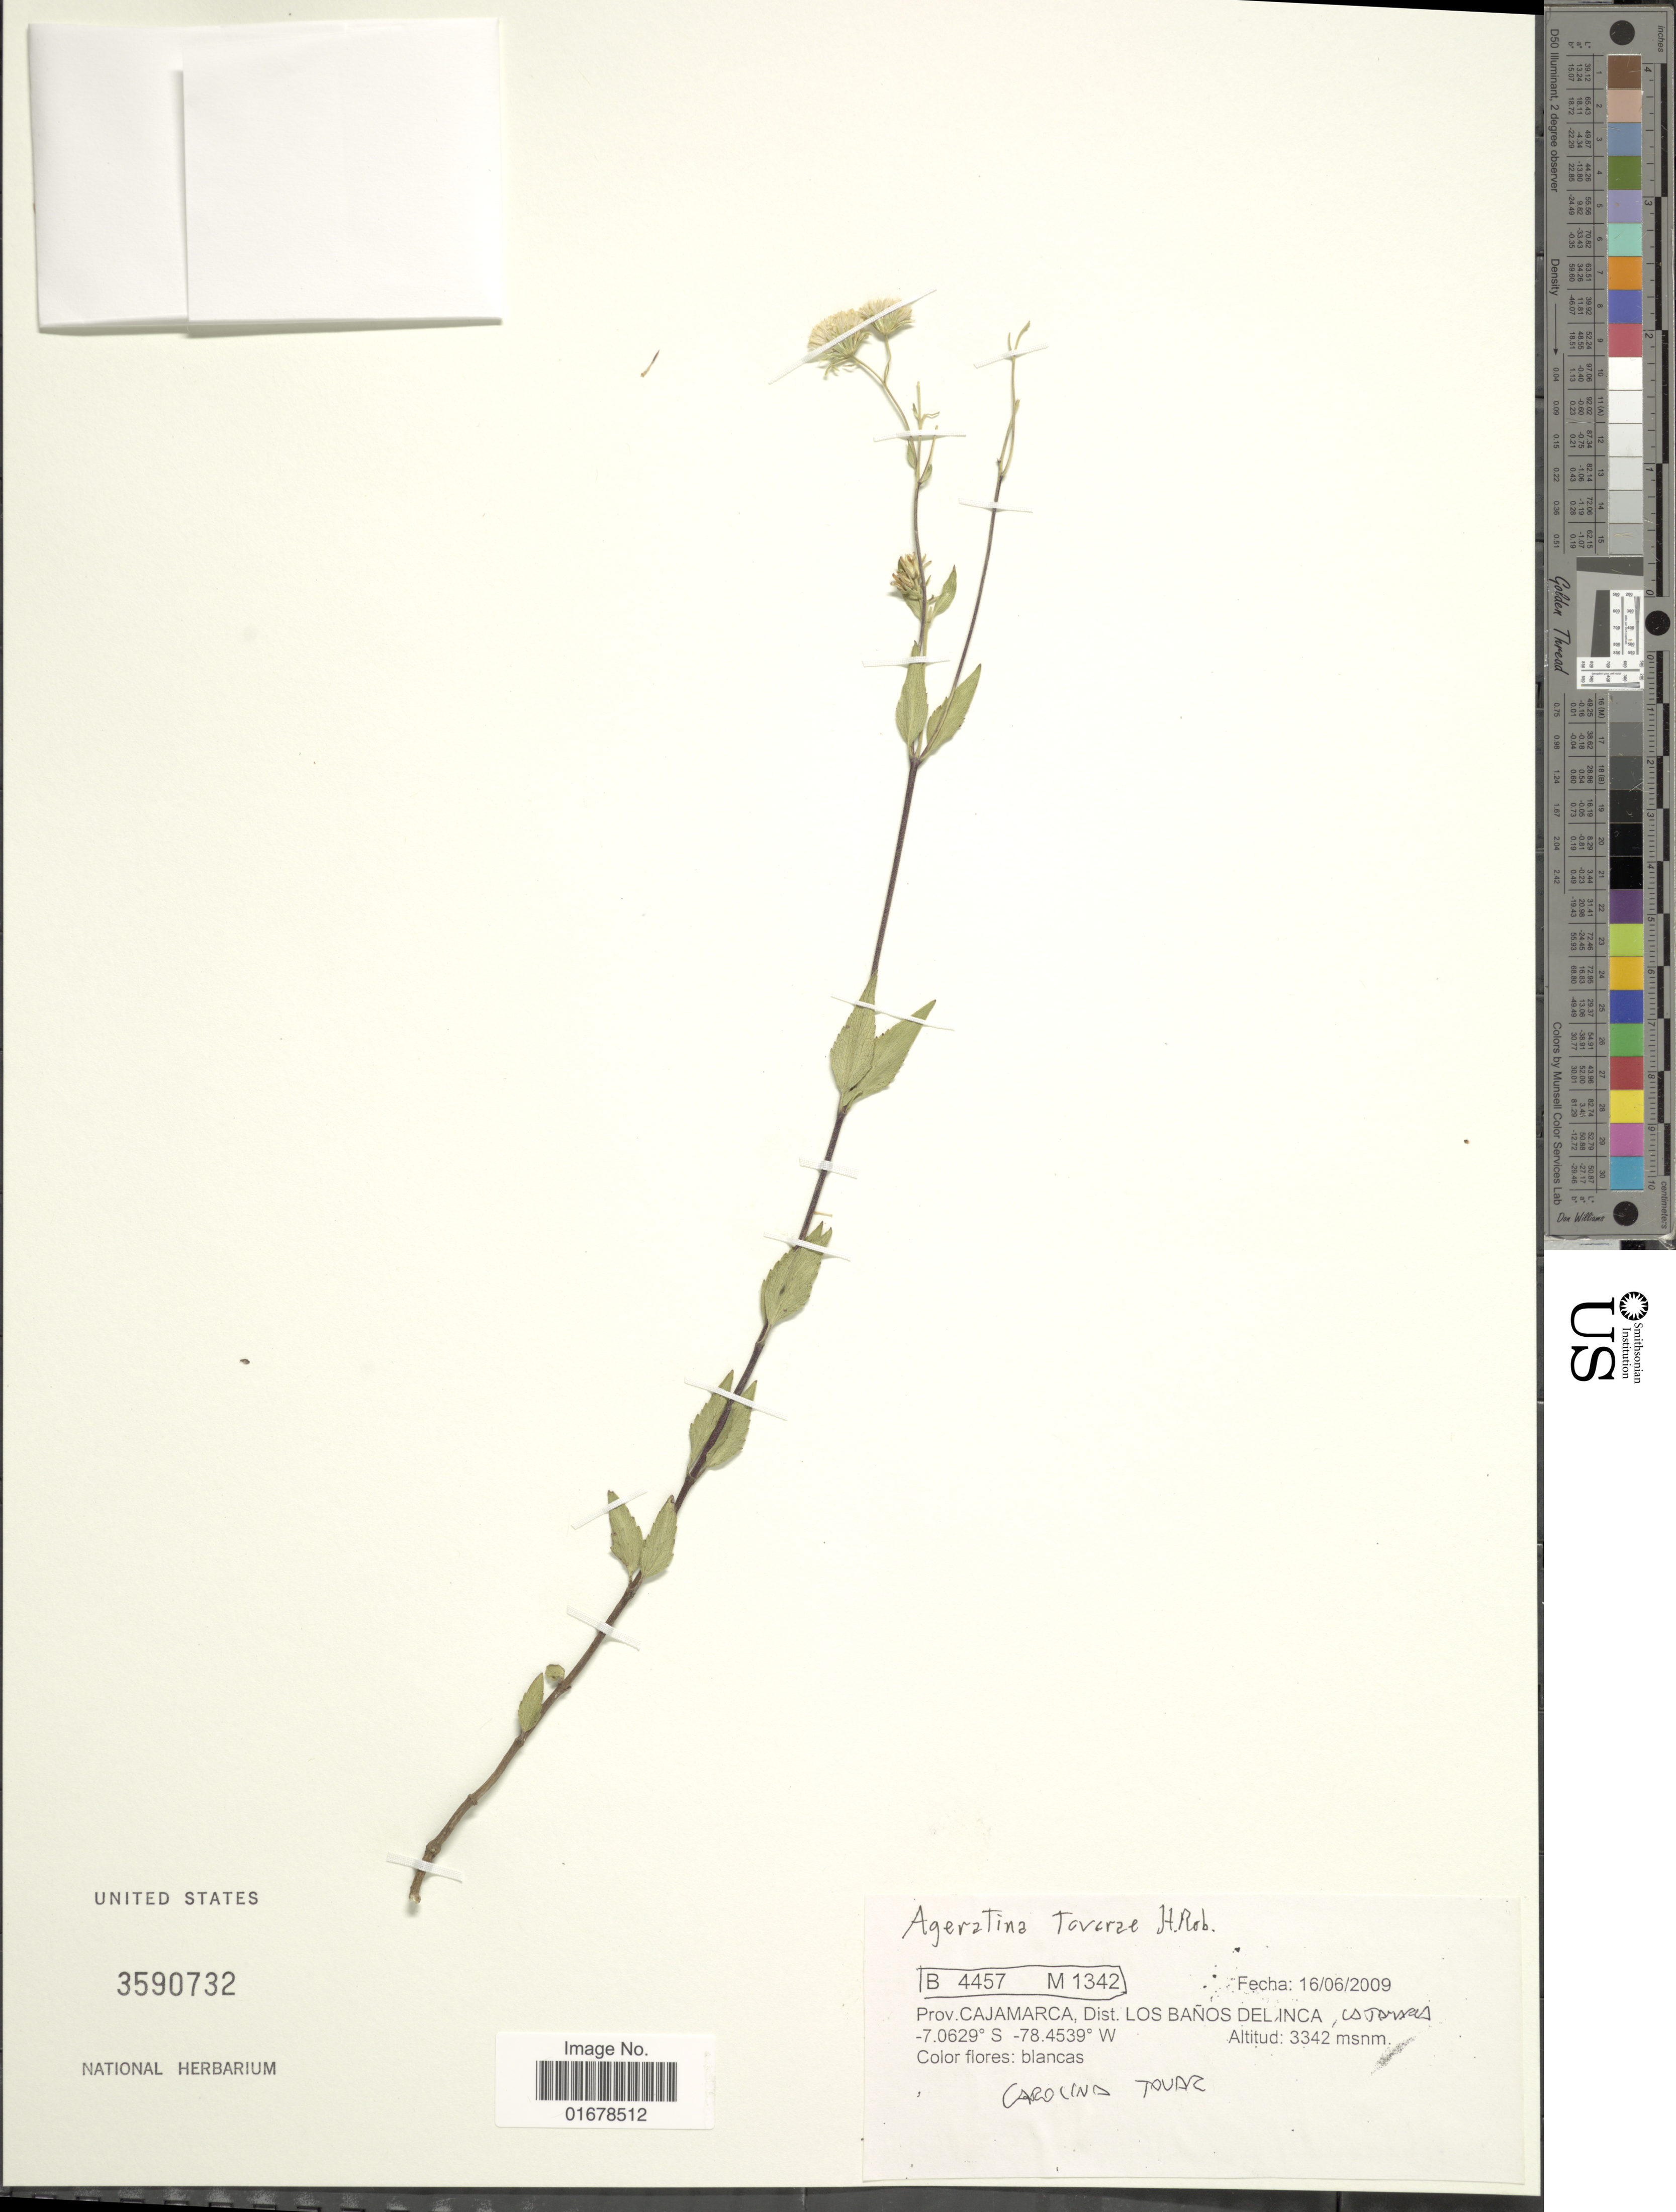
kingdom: Plantae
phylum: Tracheophyta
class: Magnoliopsida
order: Asterales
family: Asteraceae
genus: Ageratina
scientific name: Ageratina tovarae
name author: H. Rob.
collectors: C. Tovar Breña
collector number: B 4457/ M1342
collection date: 2009-06-16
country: Peru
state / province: Cajamarca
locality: Pro. Cajamarca, Dist. Los Banos Del Inca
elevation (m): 3342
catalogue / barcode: US 3590732